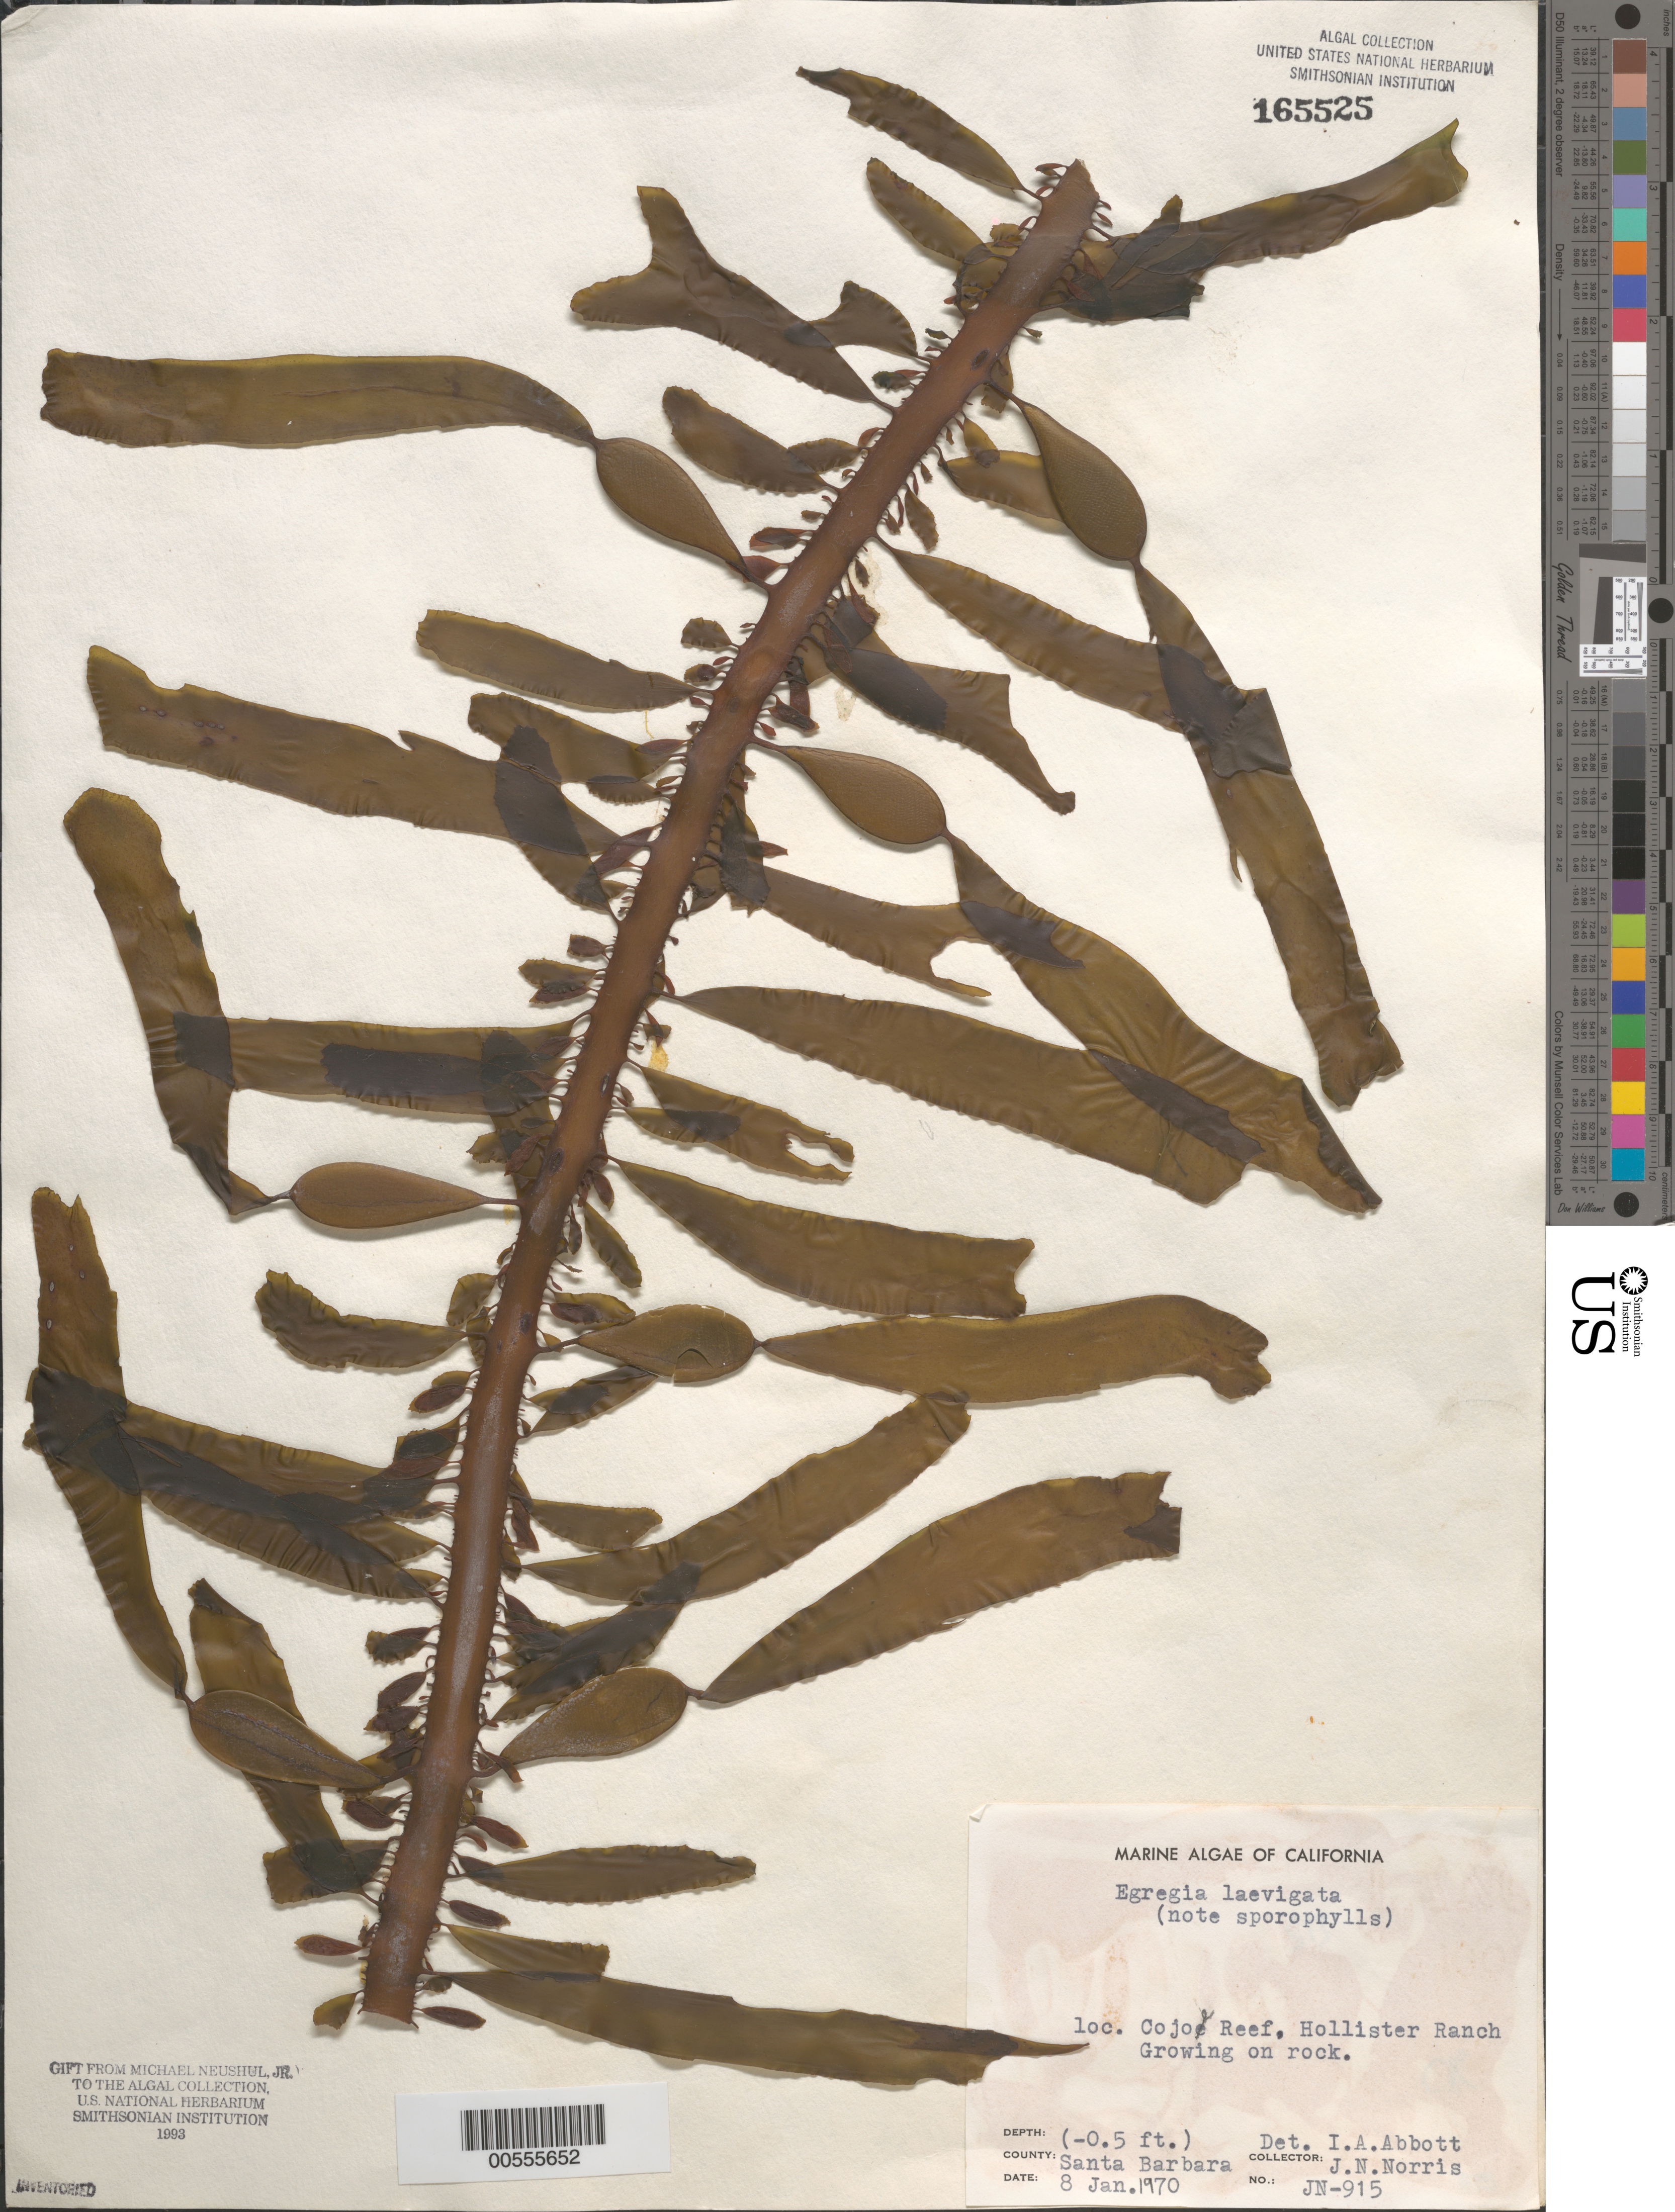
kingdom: Chromista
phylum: Ochrophyta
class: Phaeophyceae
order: Laminariales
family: Lessoniaceae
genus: Egregia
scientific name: Egregia menziesii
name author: (Turner) Aresch.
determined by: Algae name updating Project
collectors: J. N. Norris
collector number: JN-915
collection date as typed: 08 Jan 1970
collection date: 1970-01-08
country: United States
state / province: California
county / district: Santa Barbara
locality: Cojo Reef, Hollister Ranch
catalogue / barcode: US 165525